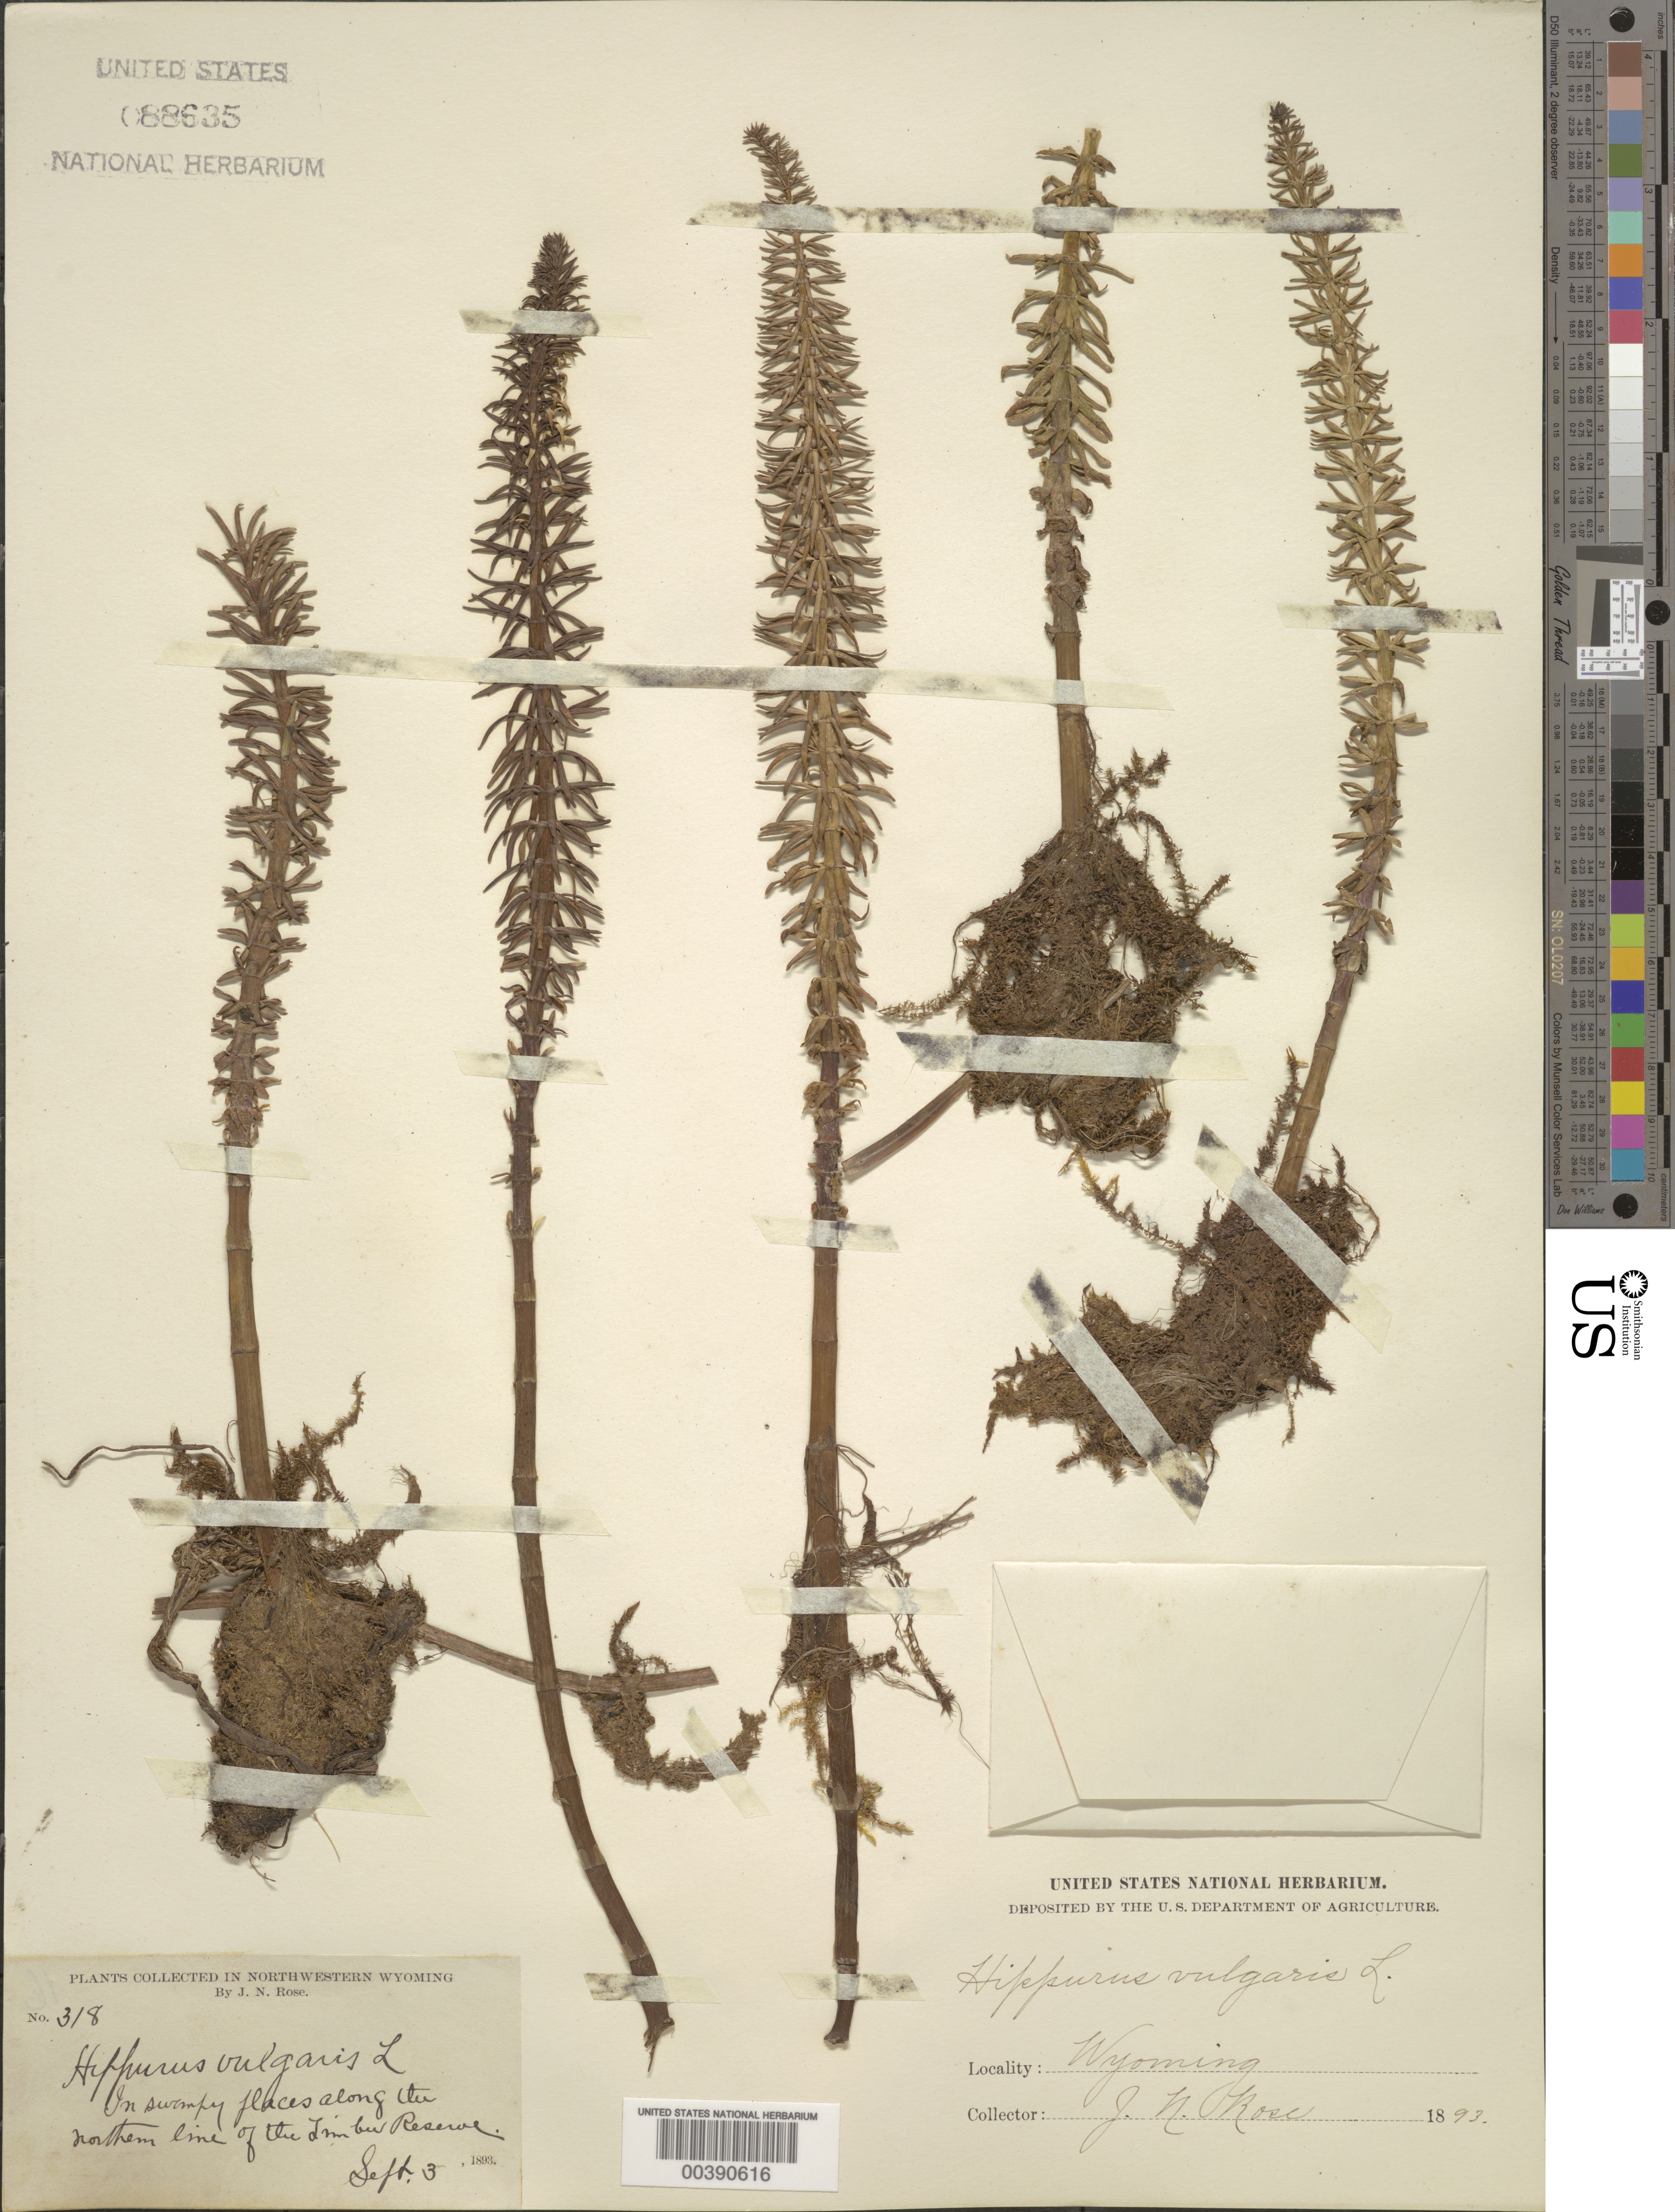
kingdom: Plantae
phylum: Tracheophyta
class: Magnoliopsida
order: Lamiales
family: Plantaginaceae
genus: Hippuris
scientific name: Hippuris vulgaris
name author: L.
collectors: J. N. Rose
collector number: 318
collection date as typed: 03 Sep 1893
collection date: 1893-09-03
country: United States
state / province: Wyoming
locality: Along the northern line of the timber reserve, nw wyoming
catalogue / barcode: US 88635